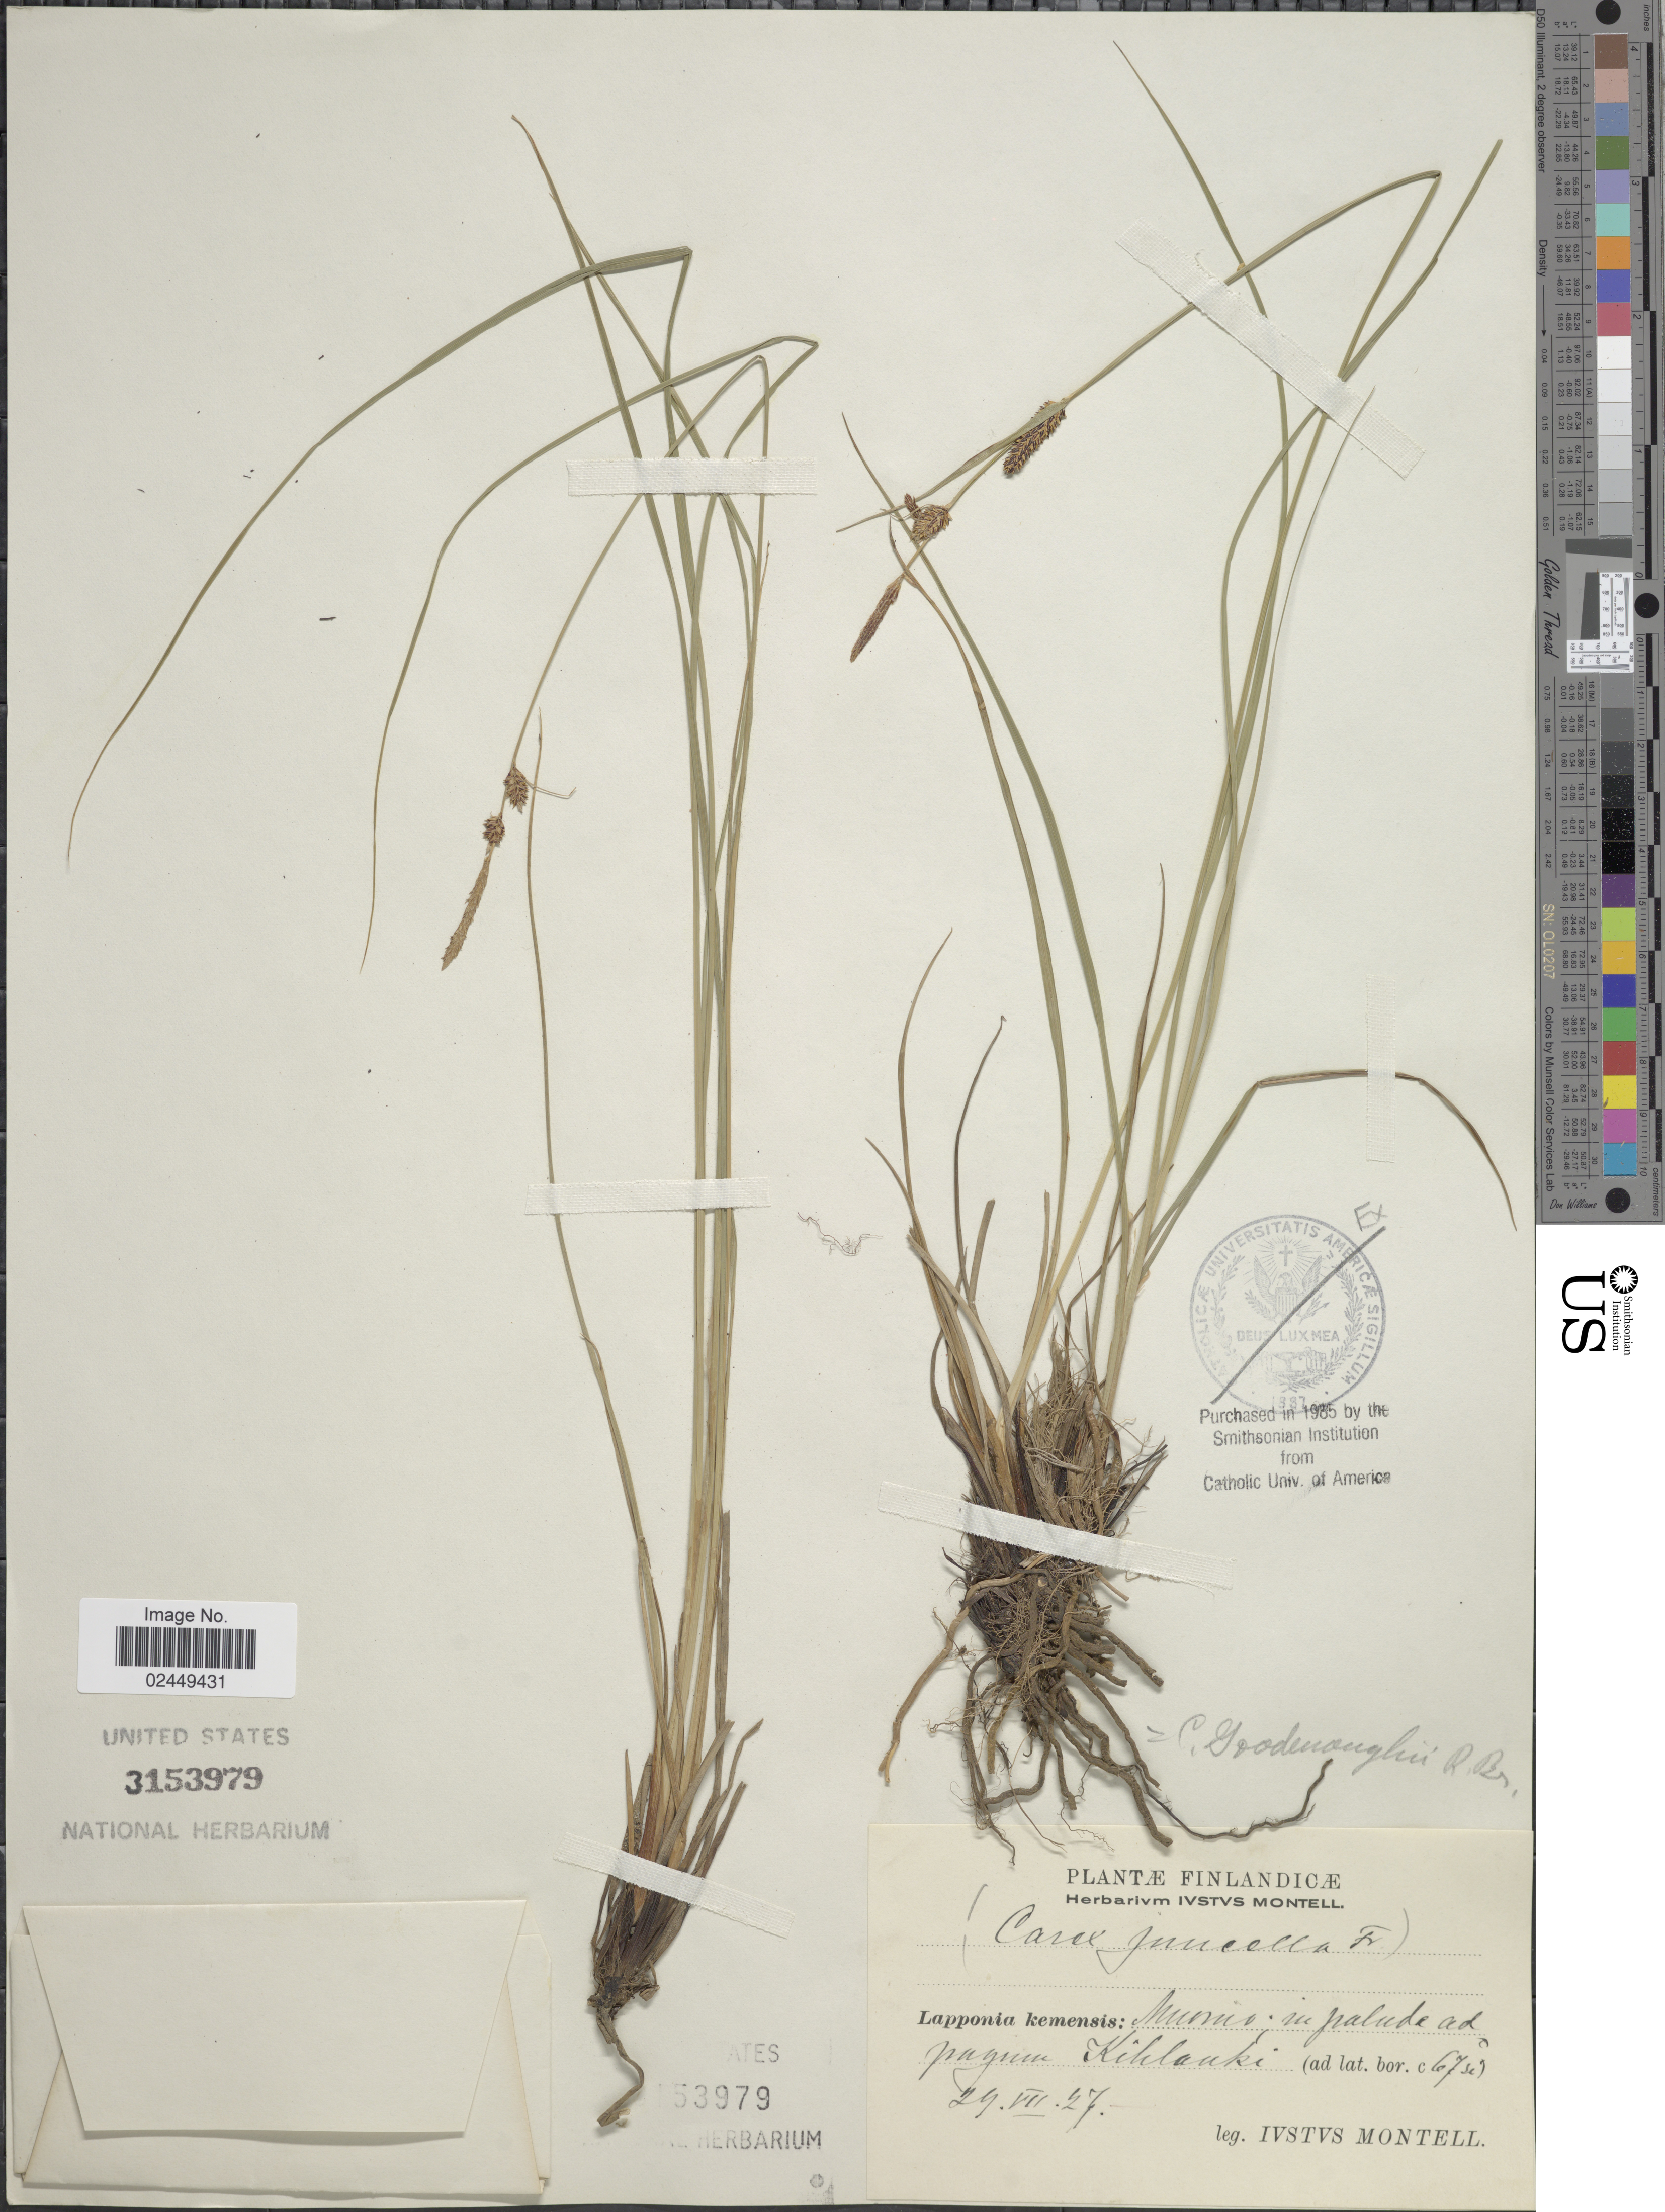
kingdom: Plantae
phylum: Tracheophyta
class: Liliopsida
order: Poales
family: Cyperaceae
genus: Carex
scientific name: Carex nigra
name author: (L.) Reichard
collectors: I. Montell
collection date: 1927-07-29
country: Finland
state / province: Lappi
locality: Lapponia kemensis: Muonio in palude ad pagum Kihlanki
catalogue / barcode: US 3153979